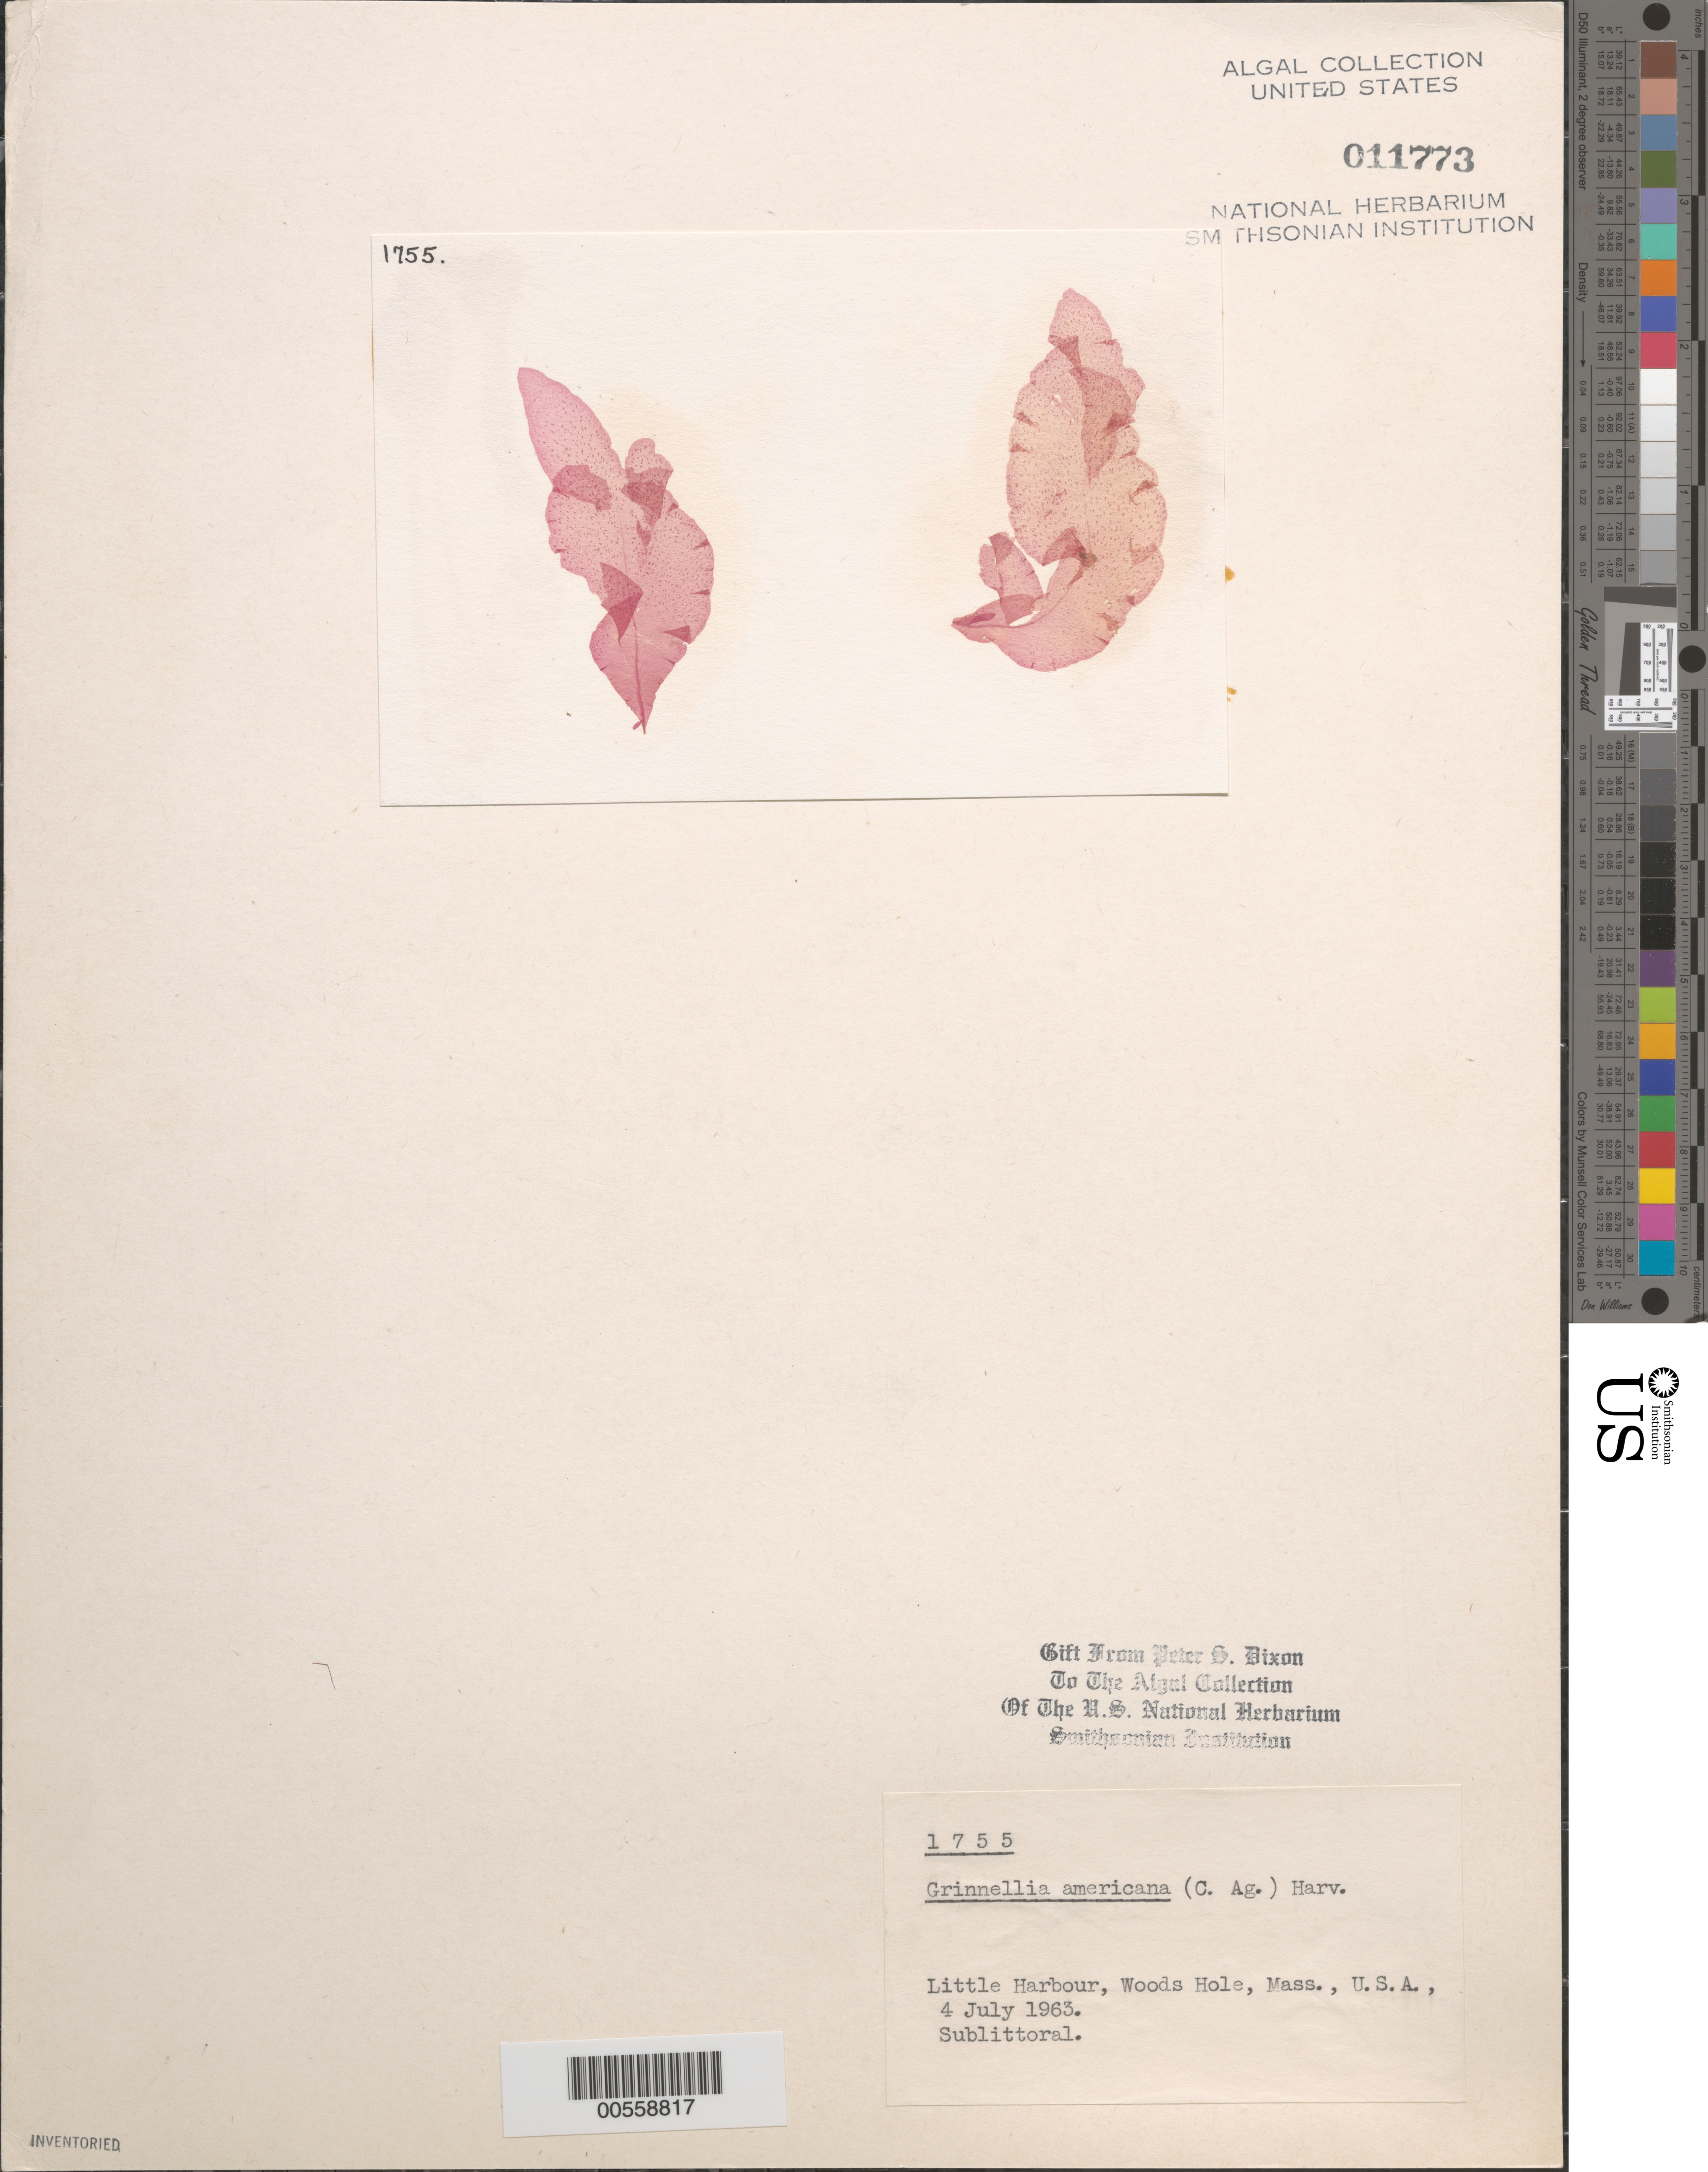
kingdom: Plantae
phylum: Rhodophyta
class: Florideophyceae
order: Ceramiales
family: Delesseriaceae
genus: Grinnellia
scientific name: Grinnellia americana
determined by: Dixon, P. S.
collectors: P. S. Dixon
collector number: PSD 1755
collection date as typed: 04 Jul 1963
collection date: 1963-07-04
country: United States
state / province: Massachusetts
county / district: Barnstable County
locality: Woods Hole, Little Harbor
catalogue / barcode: US 11773